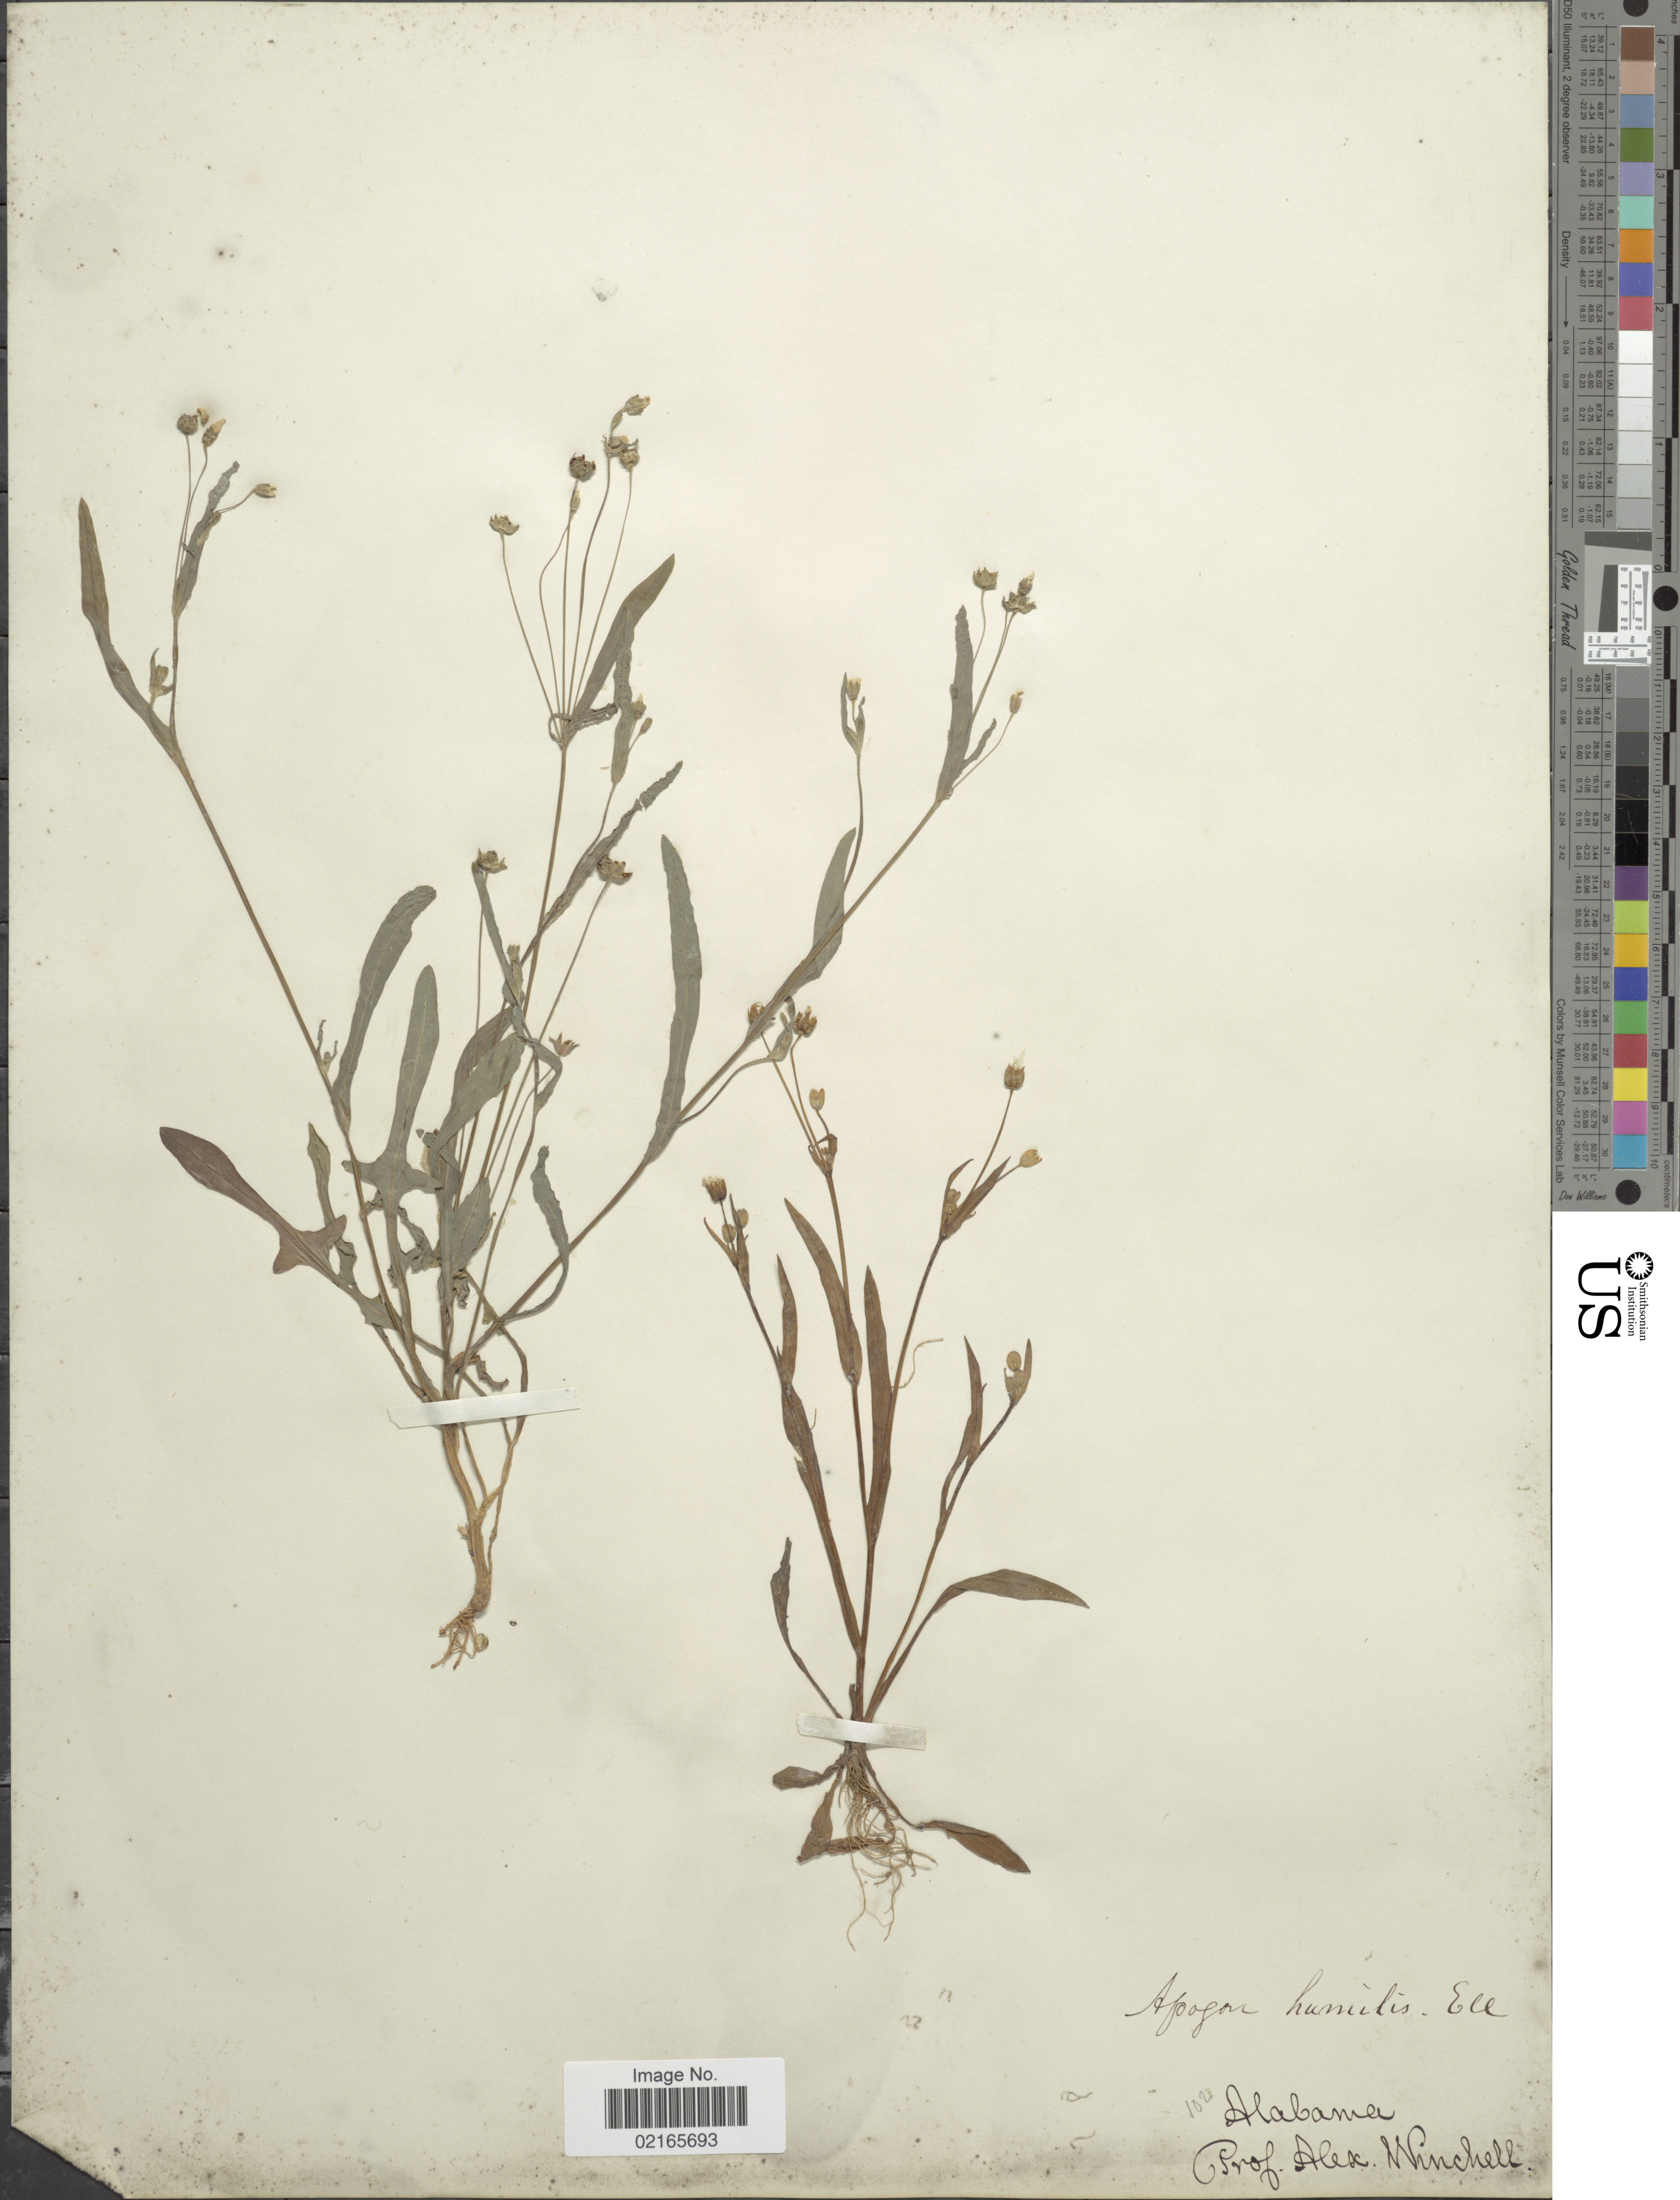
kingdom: Plantae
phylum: Tracheophyta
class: Magnoliopsida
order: Asterales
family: Asteraceae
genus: Krigia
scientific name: Krigia oppositifolia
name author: Raf.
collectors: A. Winchell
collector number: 102*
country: United States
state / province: Alabama